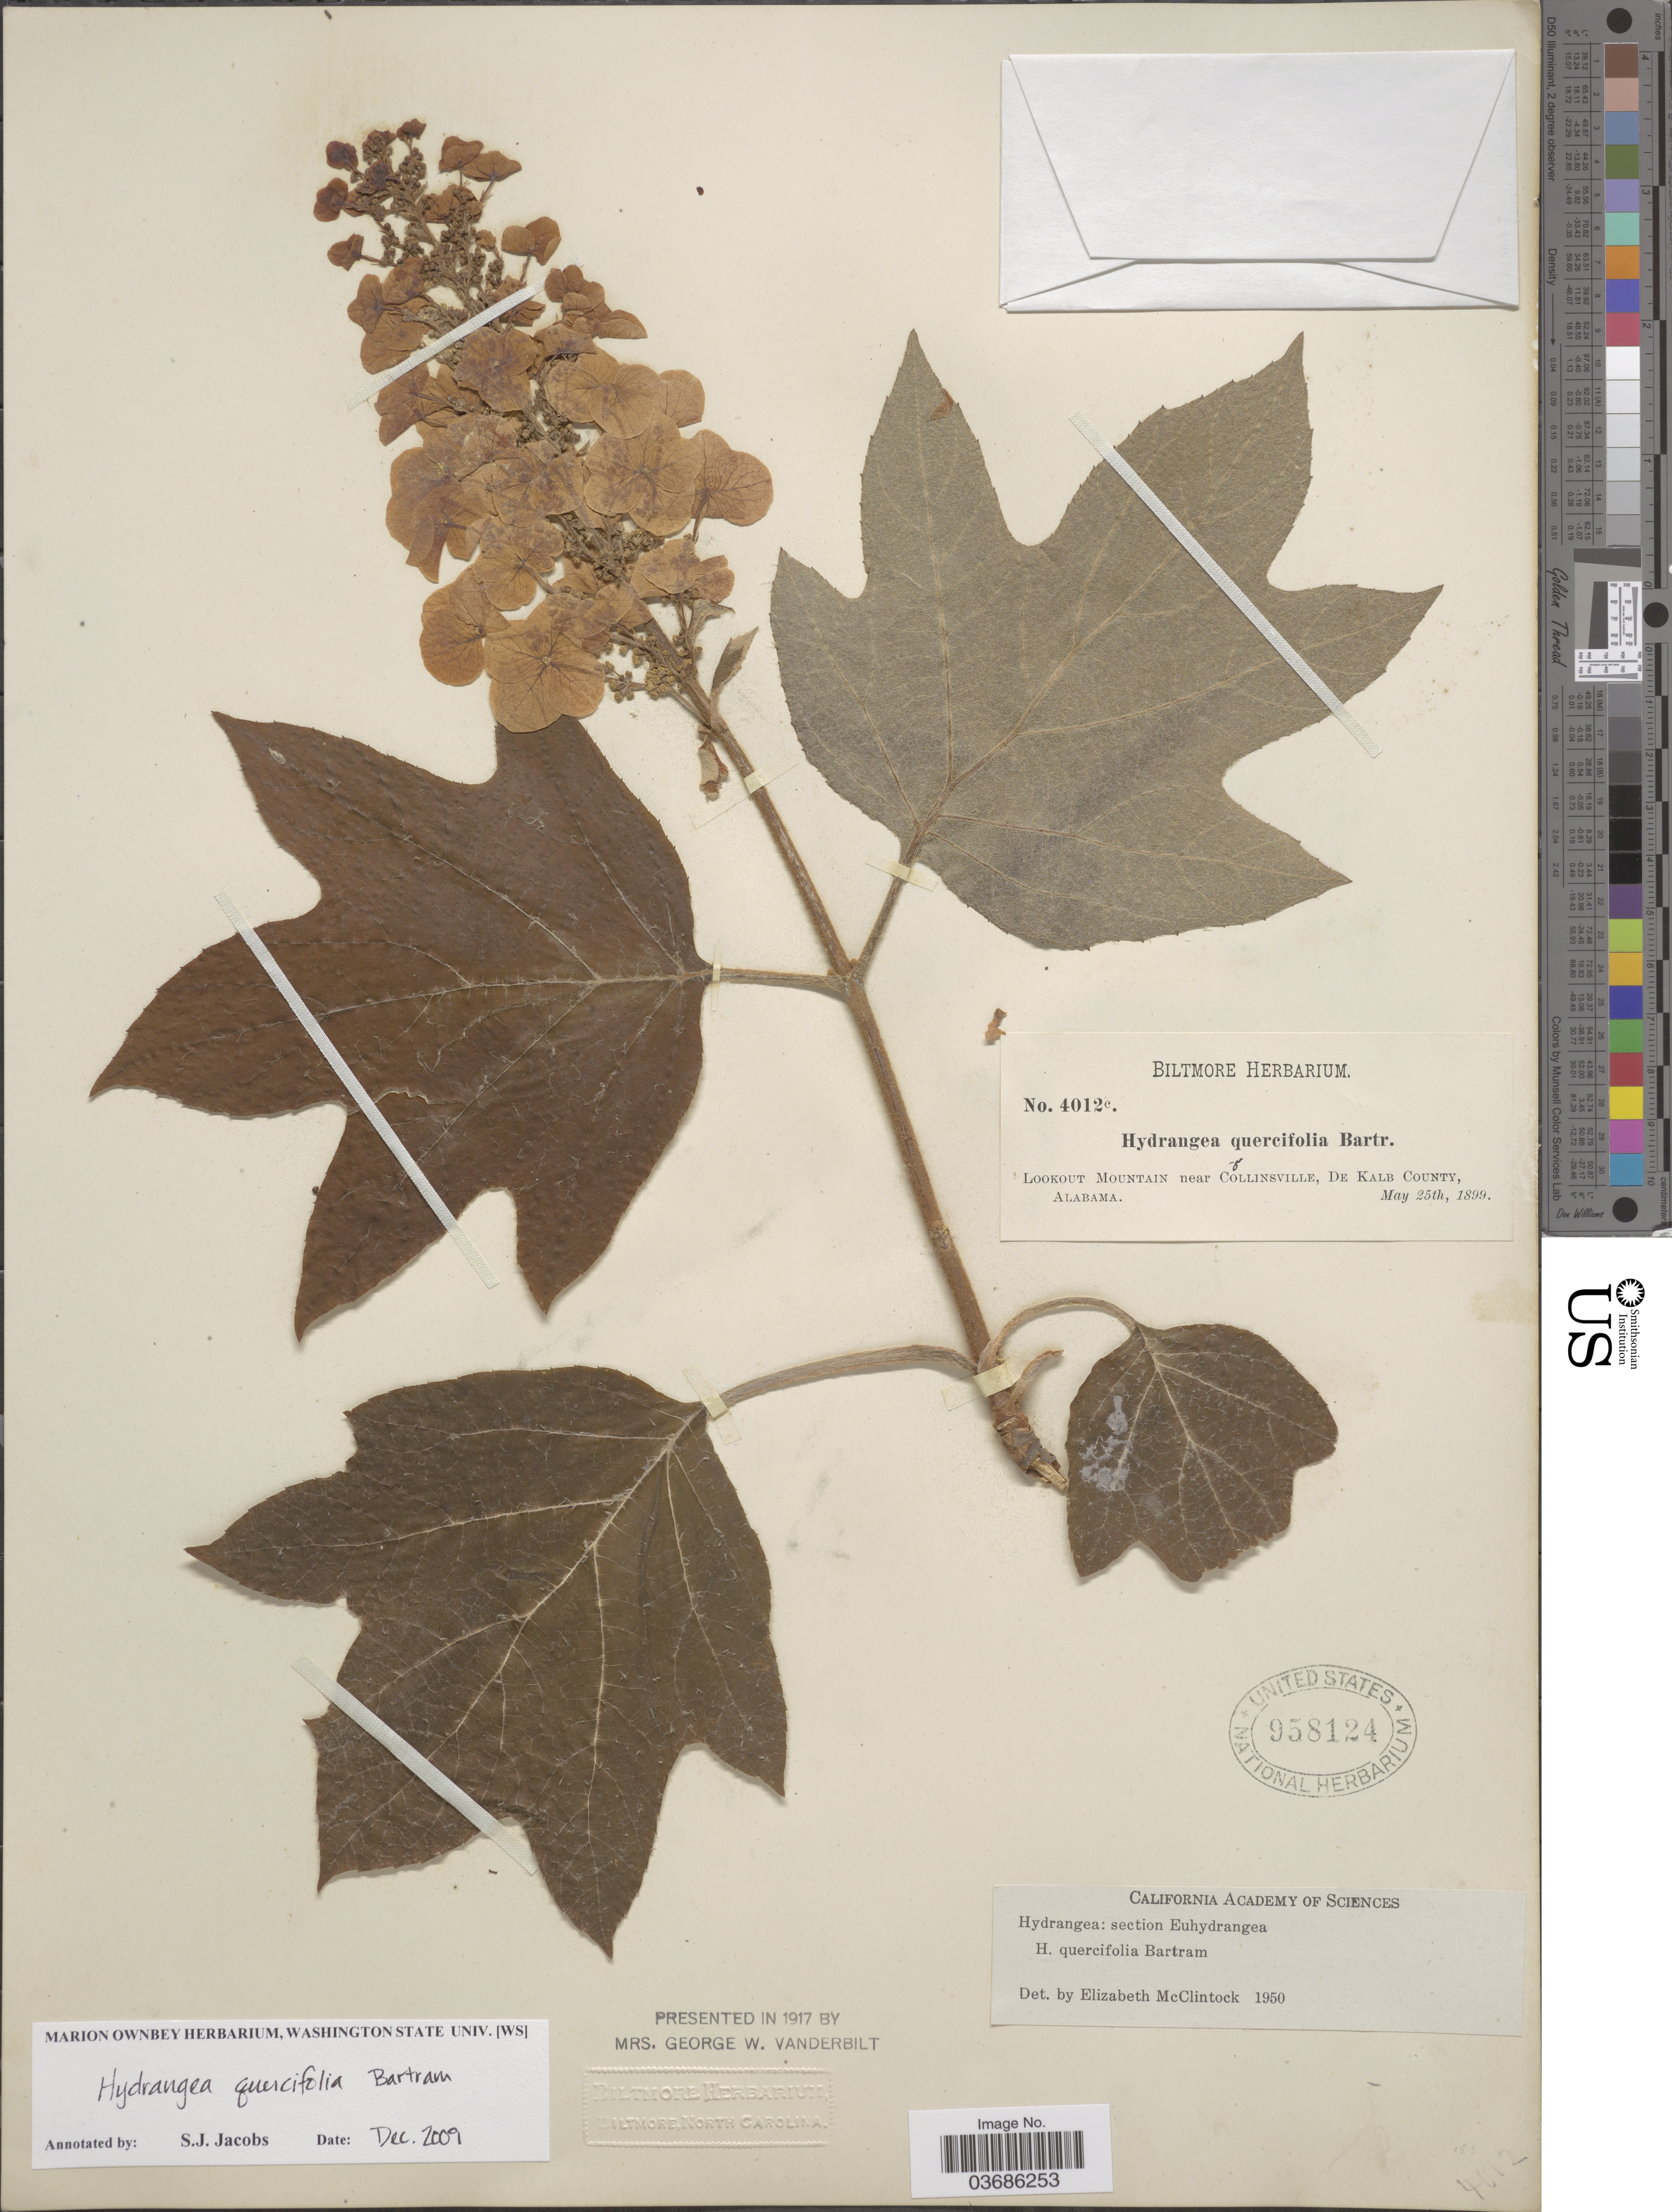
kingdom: Plantae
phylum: Tracheophyta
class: Magnoliopsida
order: Cornales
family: Hydrangeaceae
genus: Hydrangea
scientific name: Hydrangea quercifolia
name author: W. Bartram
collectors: ex herb. Biltmore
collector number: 4012c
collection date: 1899-05-25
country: United States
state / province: Alabama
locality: Lookout Mountain near Collinsville, De Kalb County.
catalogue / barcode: US 958124